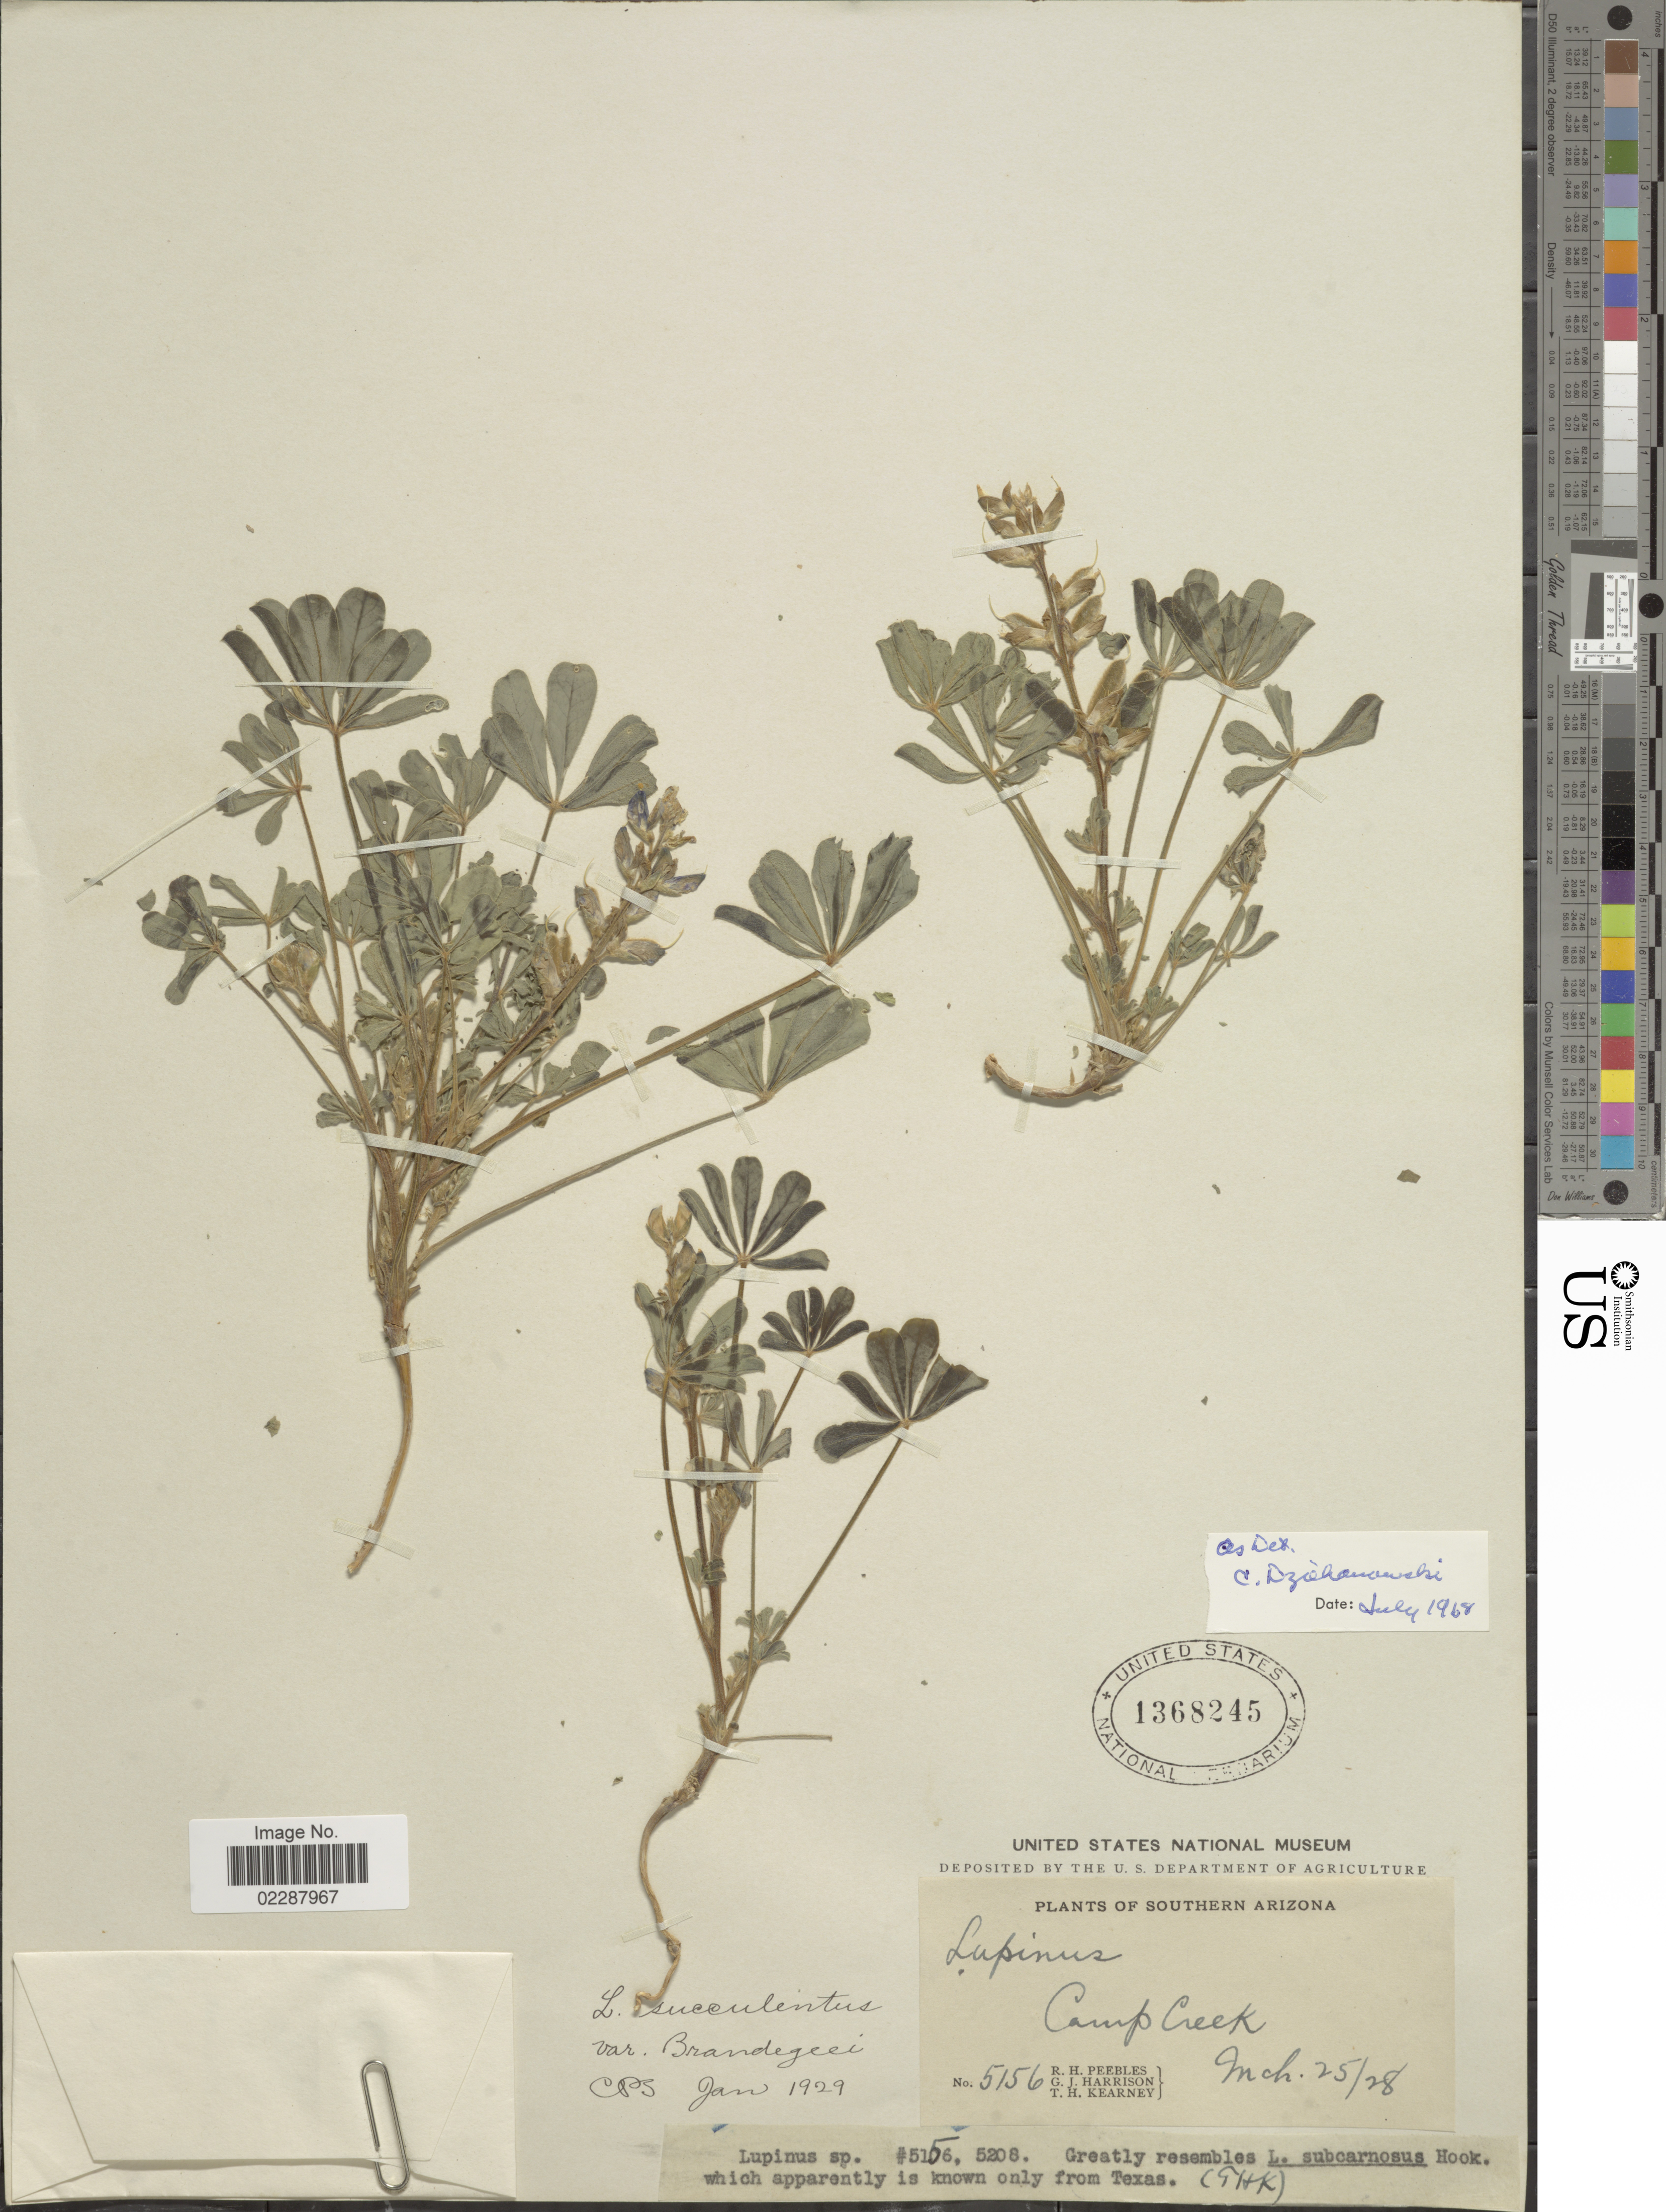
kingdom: Plantae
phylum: Tracheophyta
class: Magnoliopsida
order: Fabales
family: Fabaceae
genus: Lupinus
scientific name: Lupinus succulentus var. brandegeei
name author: C.P. Sm.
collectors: R. H. Peebles, G. J. Harrison & T. H. Kearney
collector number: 5156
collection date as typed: Transcribed d/m/y: 25/3/28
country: United States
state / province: Arizona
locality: Southern Arizona, Camp Creek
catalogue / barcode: US 1368245